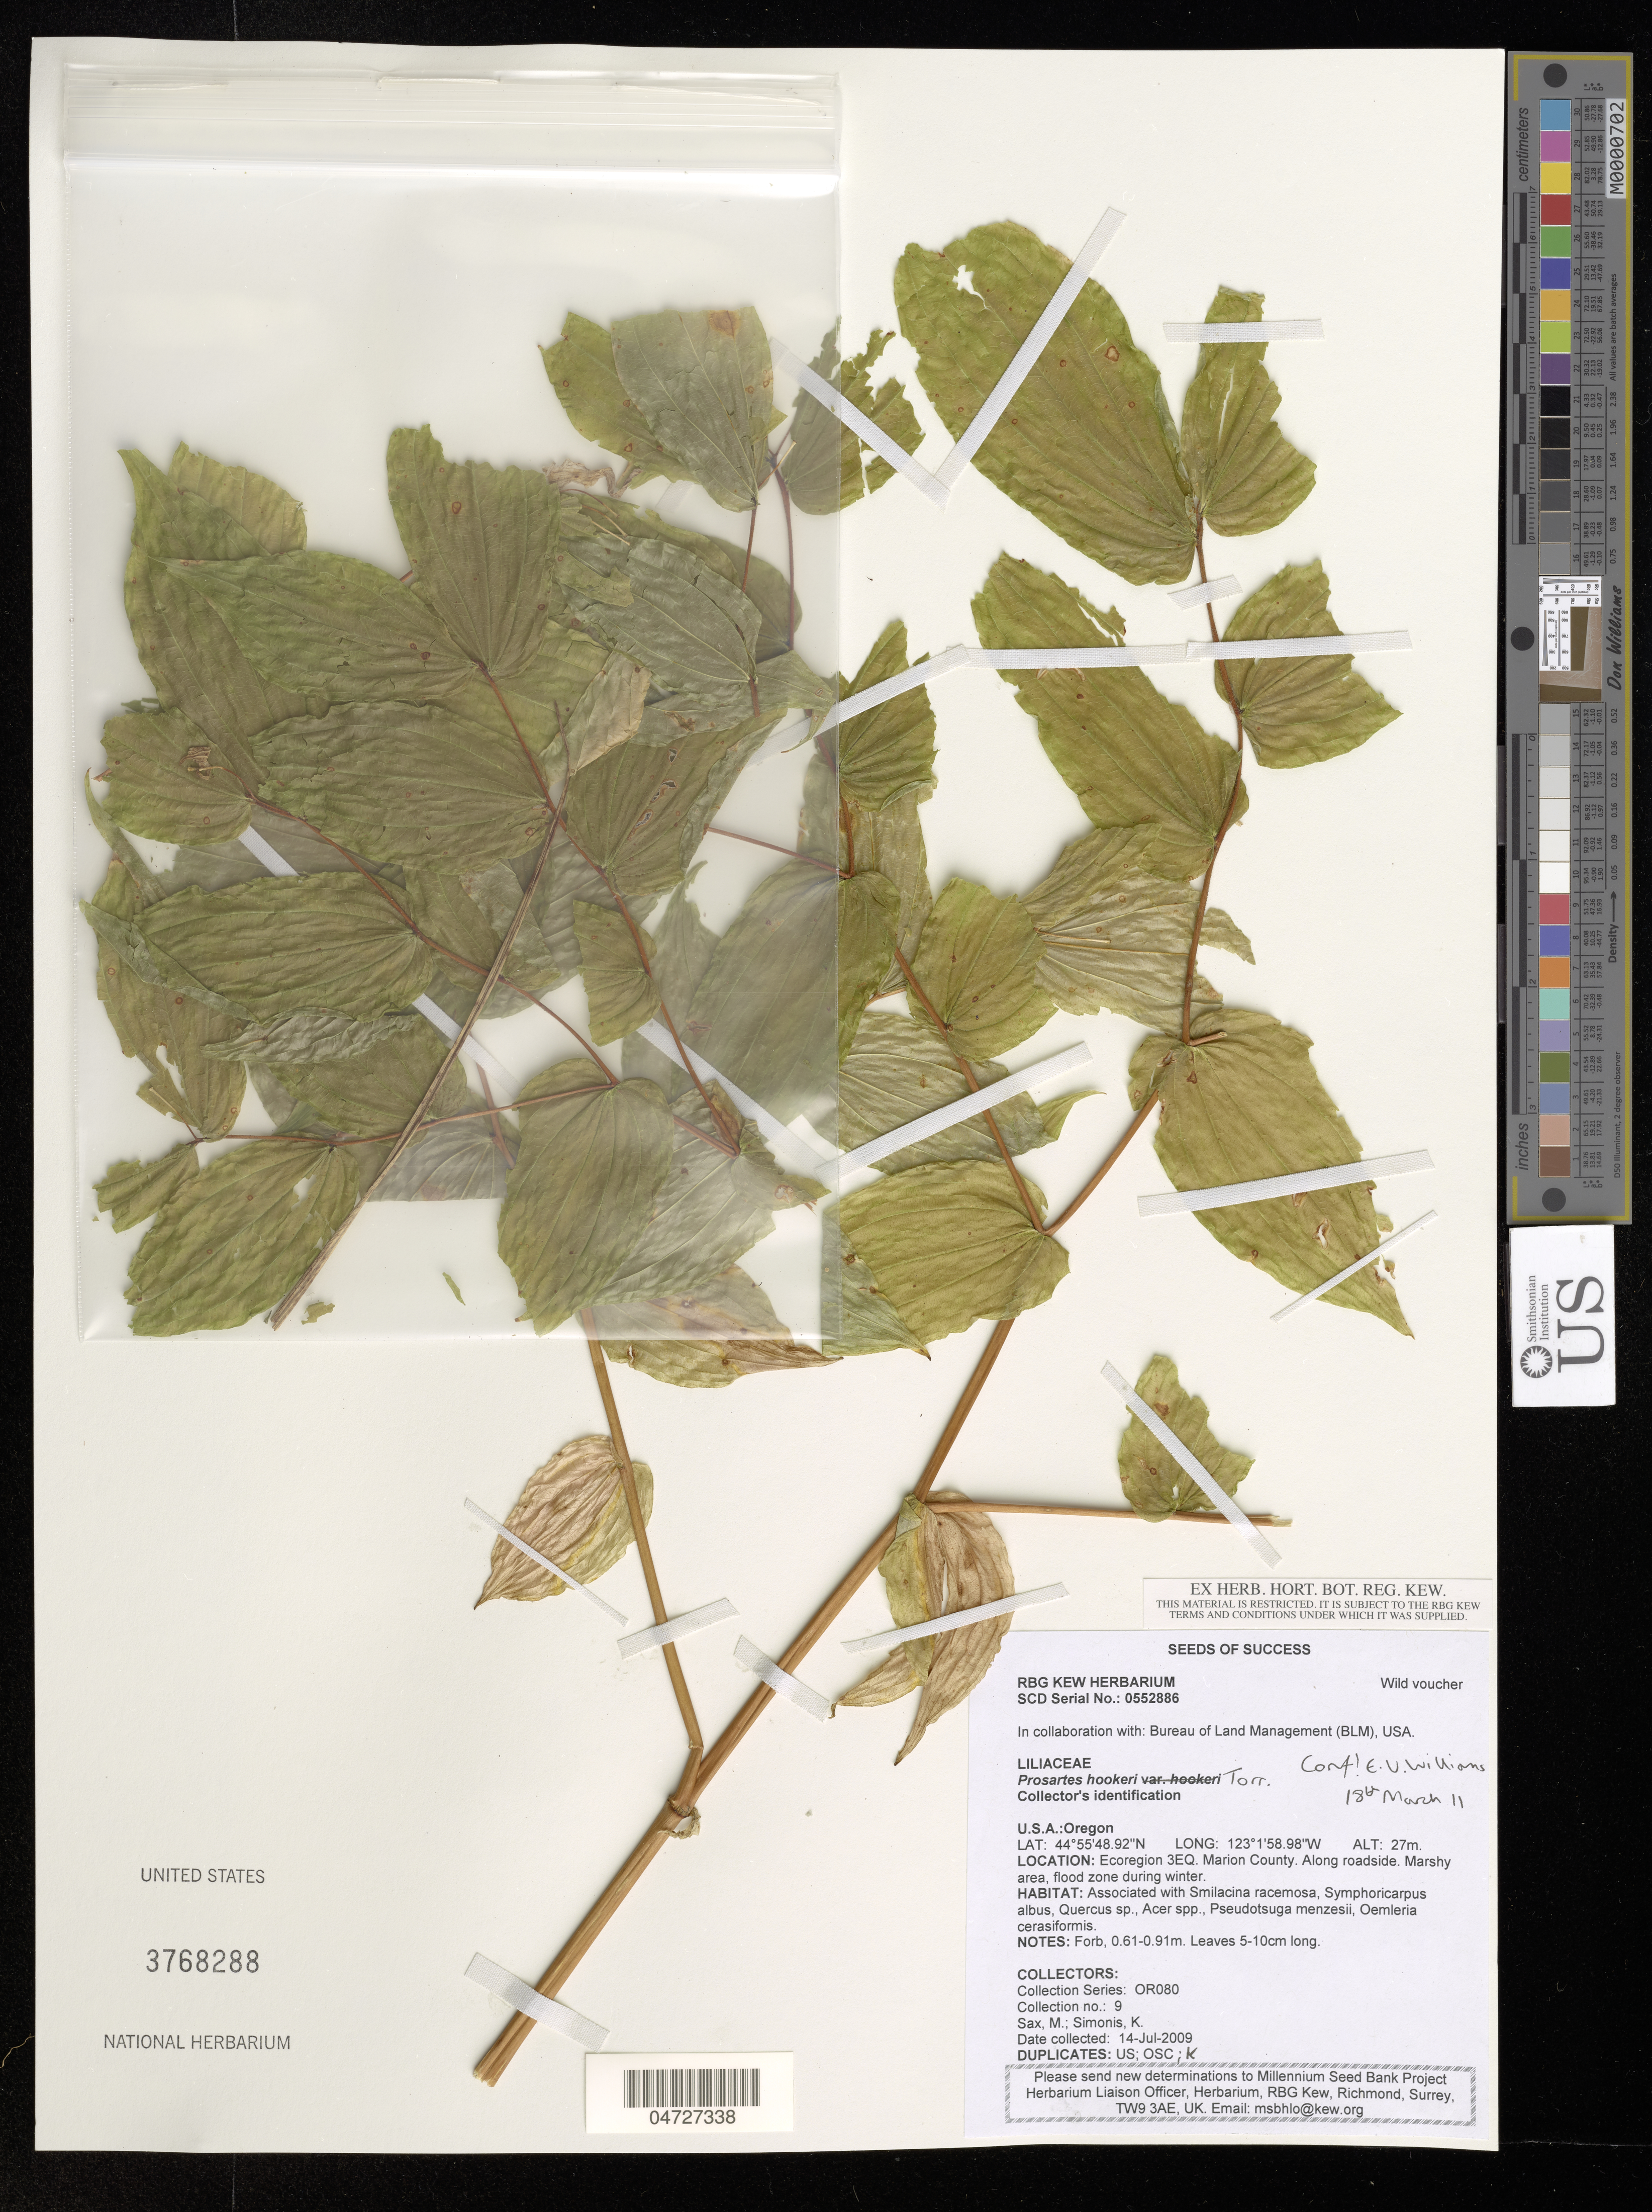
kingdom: Plantae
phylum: Tracheophyta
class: Liliopsida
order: Liliales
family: Liliaceae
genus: Prosartes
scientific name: Prosartes hookeri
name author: Torr.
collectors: M. Sax & K. Simonis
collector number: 9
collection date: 2009-07-14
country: United States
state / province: Oregon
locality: Ecoregion 3EQ. Marion County. Along roadside. Marshy area, flood zone during winter.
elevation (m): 27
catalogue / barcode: US 3768288